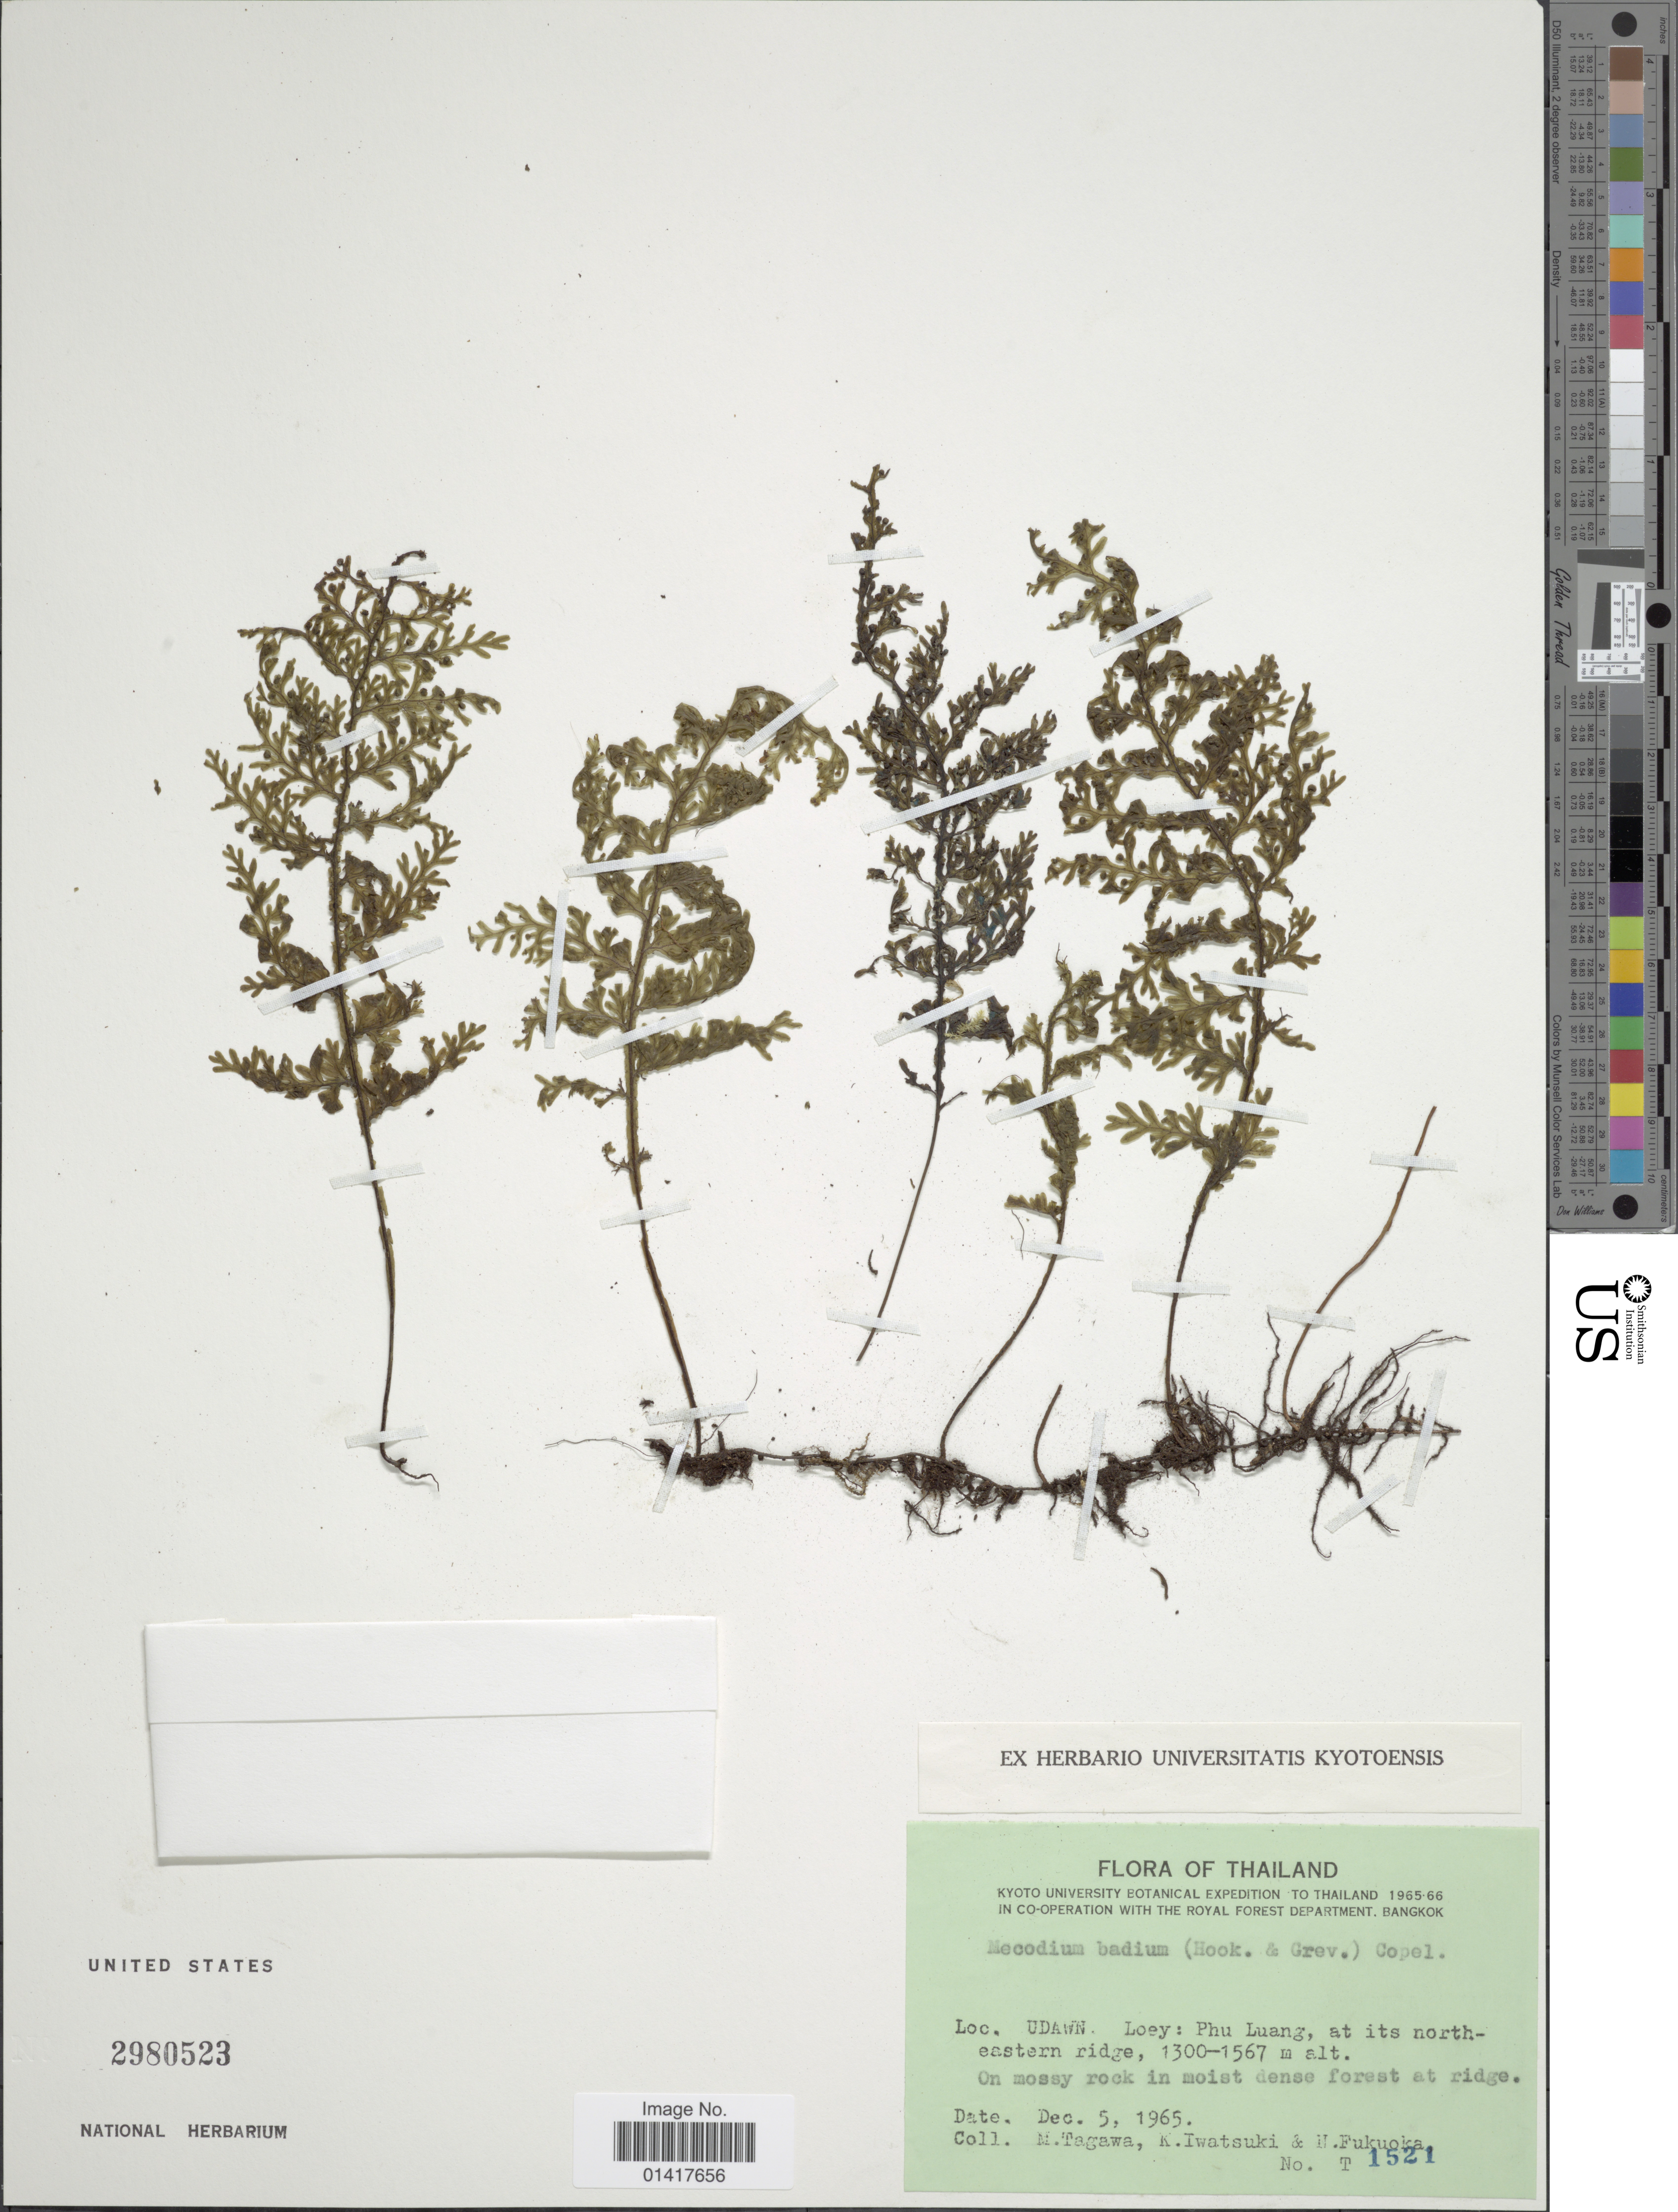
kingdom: Plantae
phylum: Tracheophyta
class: Polypodiopsida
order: Hymenophyllales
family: Hymenophyllaceae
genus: Hymenophyllum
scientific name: Hymenophyllum badium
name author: Hook. & Grev.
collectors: M. Tagawa, K. Iwatsuki & N. Fukuoka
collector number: T 1521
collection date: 1965-12-05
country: Thailand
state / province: Loei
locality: Udawn. Loey: Phu Luang, at its northeastern ridge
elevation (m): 1300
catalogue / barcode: US 2980523